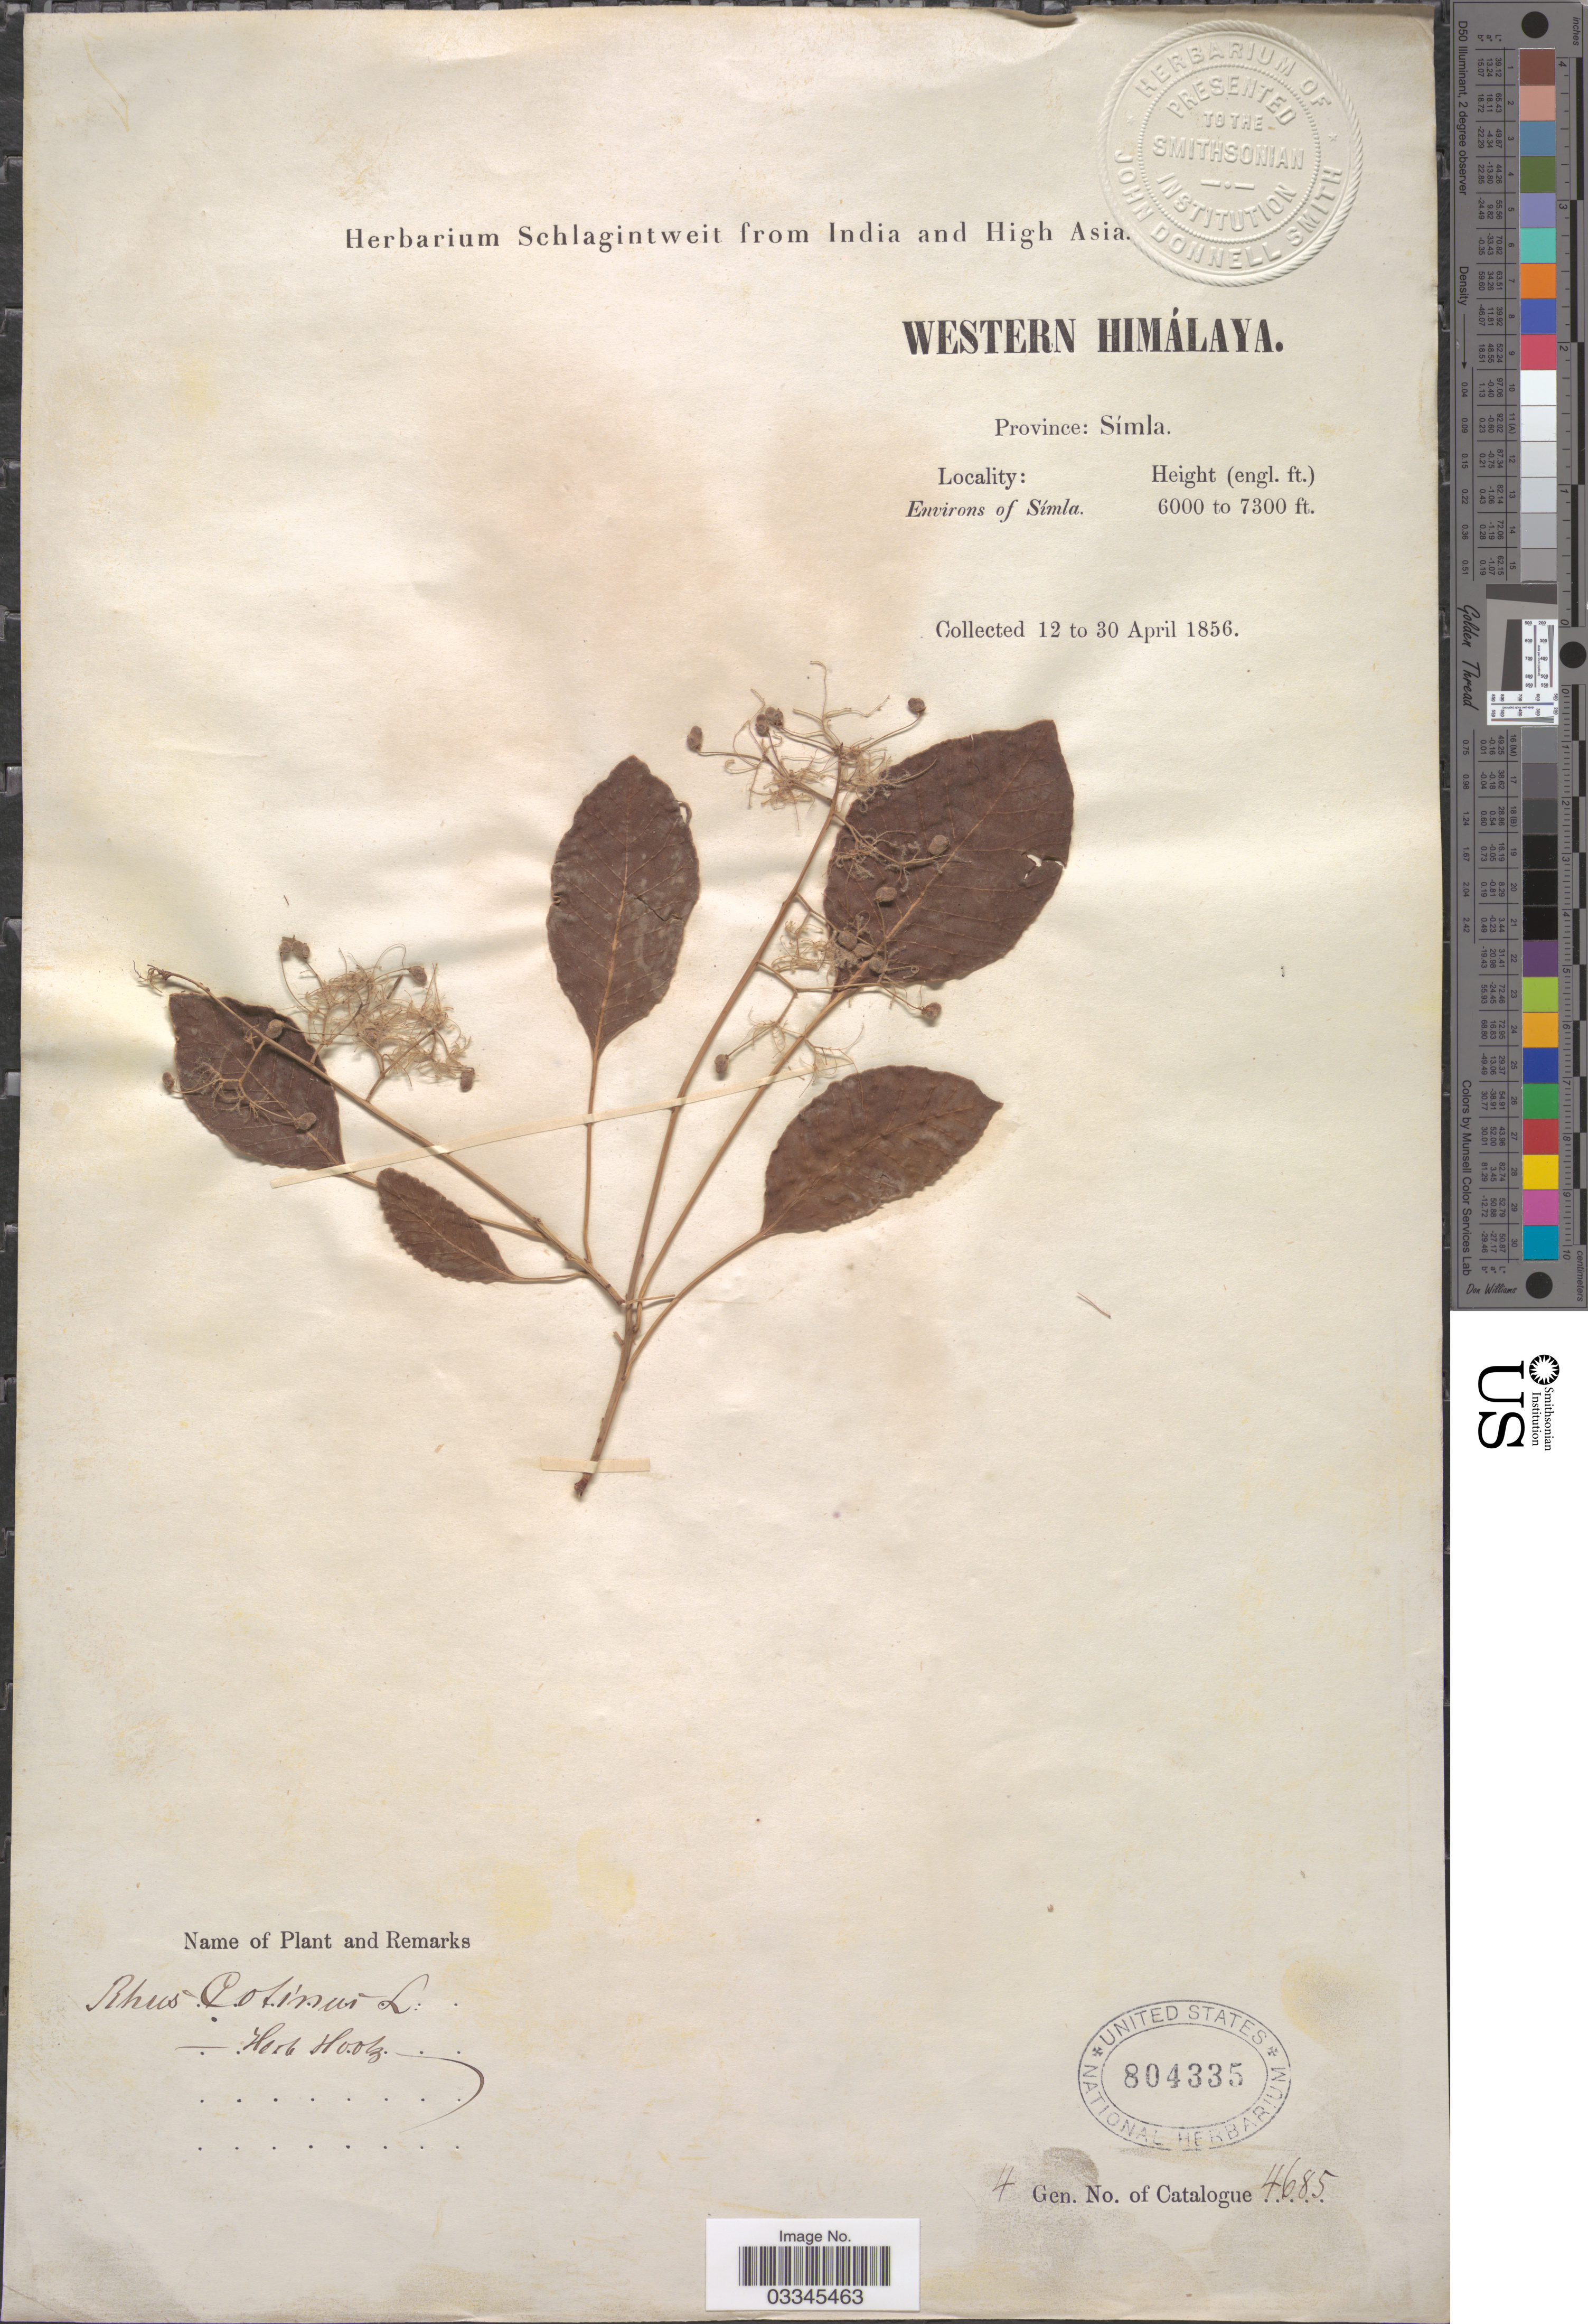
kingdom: Plantae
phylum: Tracheophyta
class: Magnoliopsida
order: Sapindales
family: Anacardiaceae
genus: Cotinus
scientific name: Cotinus coggygria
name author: Scop.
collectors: ex herb. Schlagintweit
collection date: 1856-04-12/1856-04-30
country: India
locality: Western Himálaya. Province: Símla. Environs of Símla.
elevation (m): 1829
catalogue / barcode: US 804335